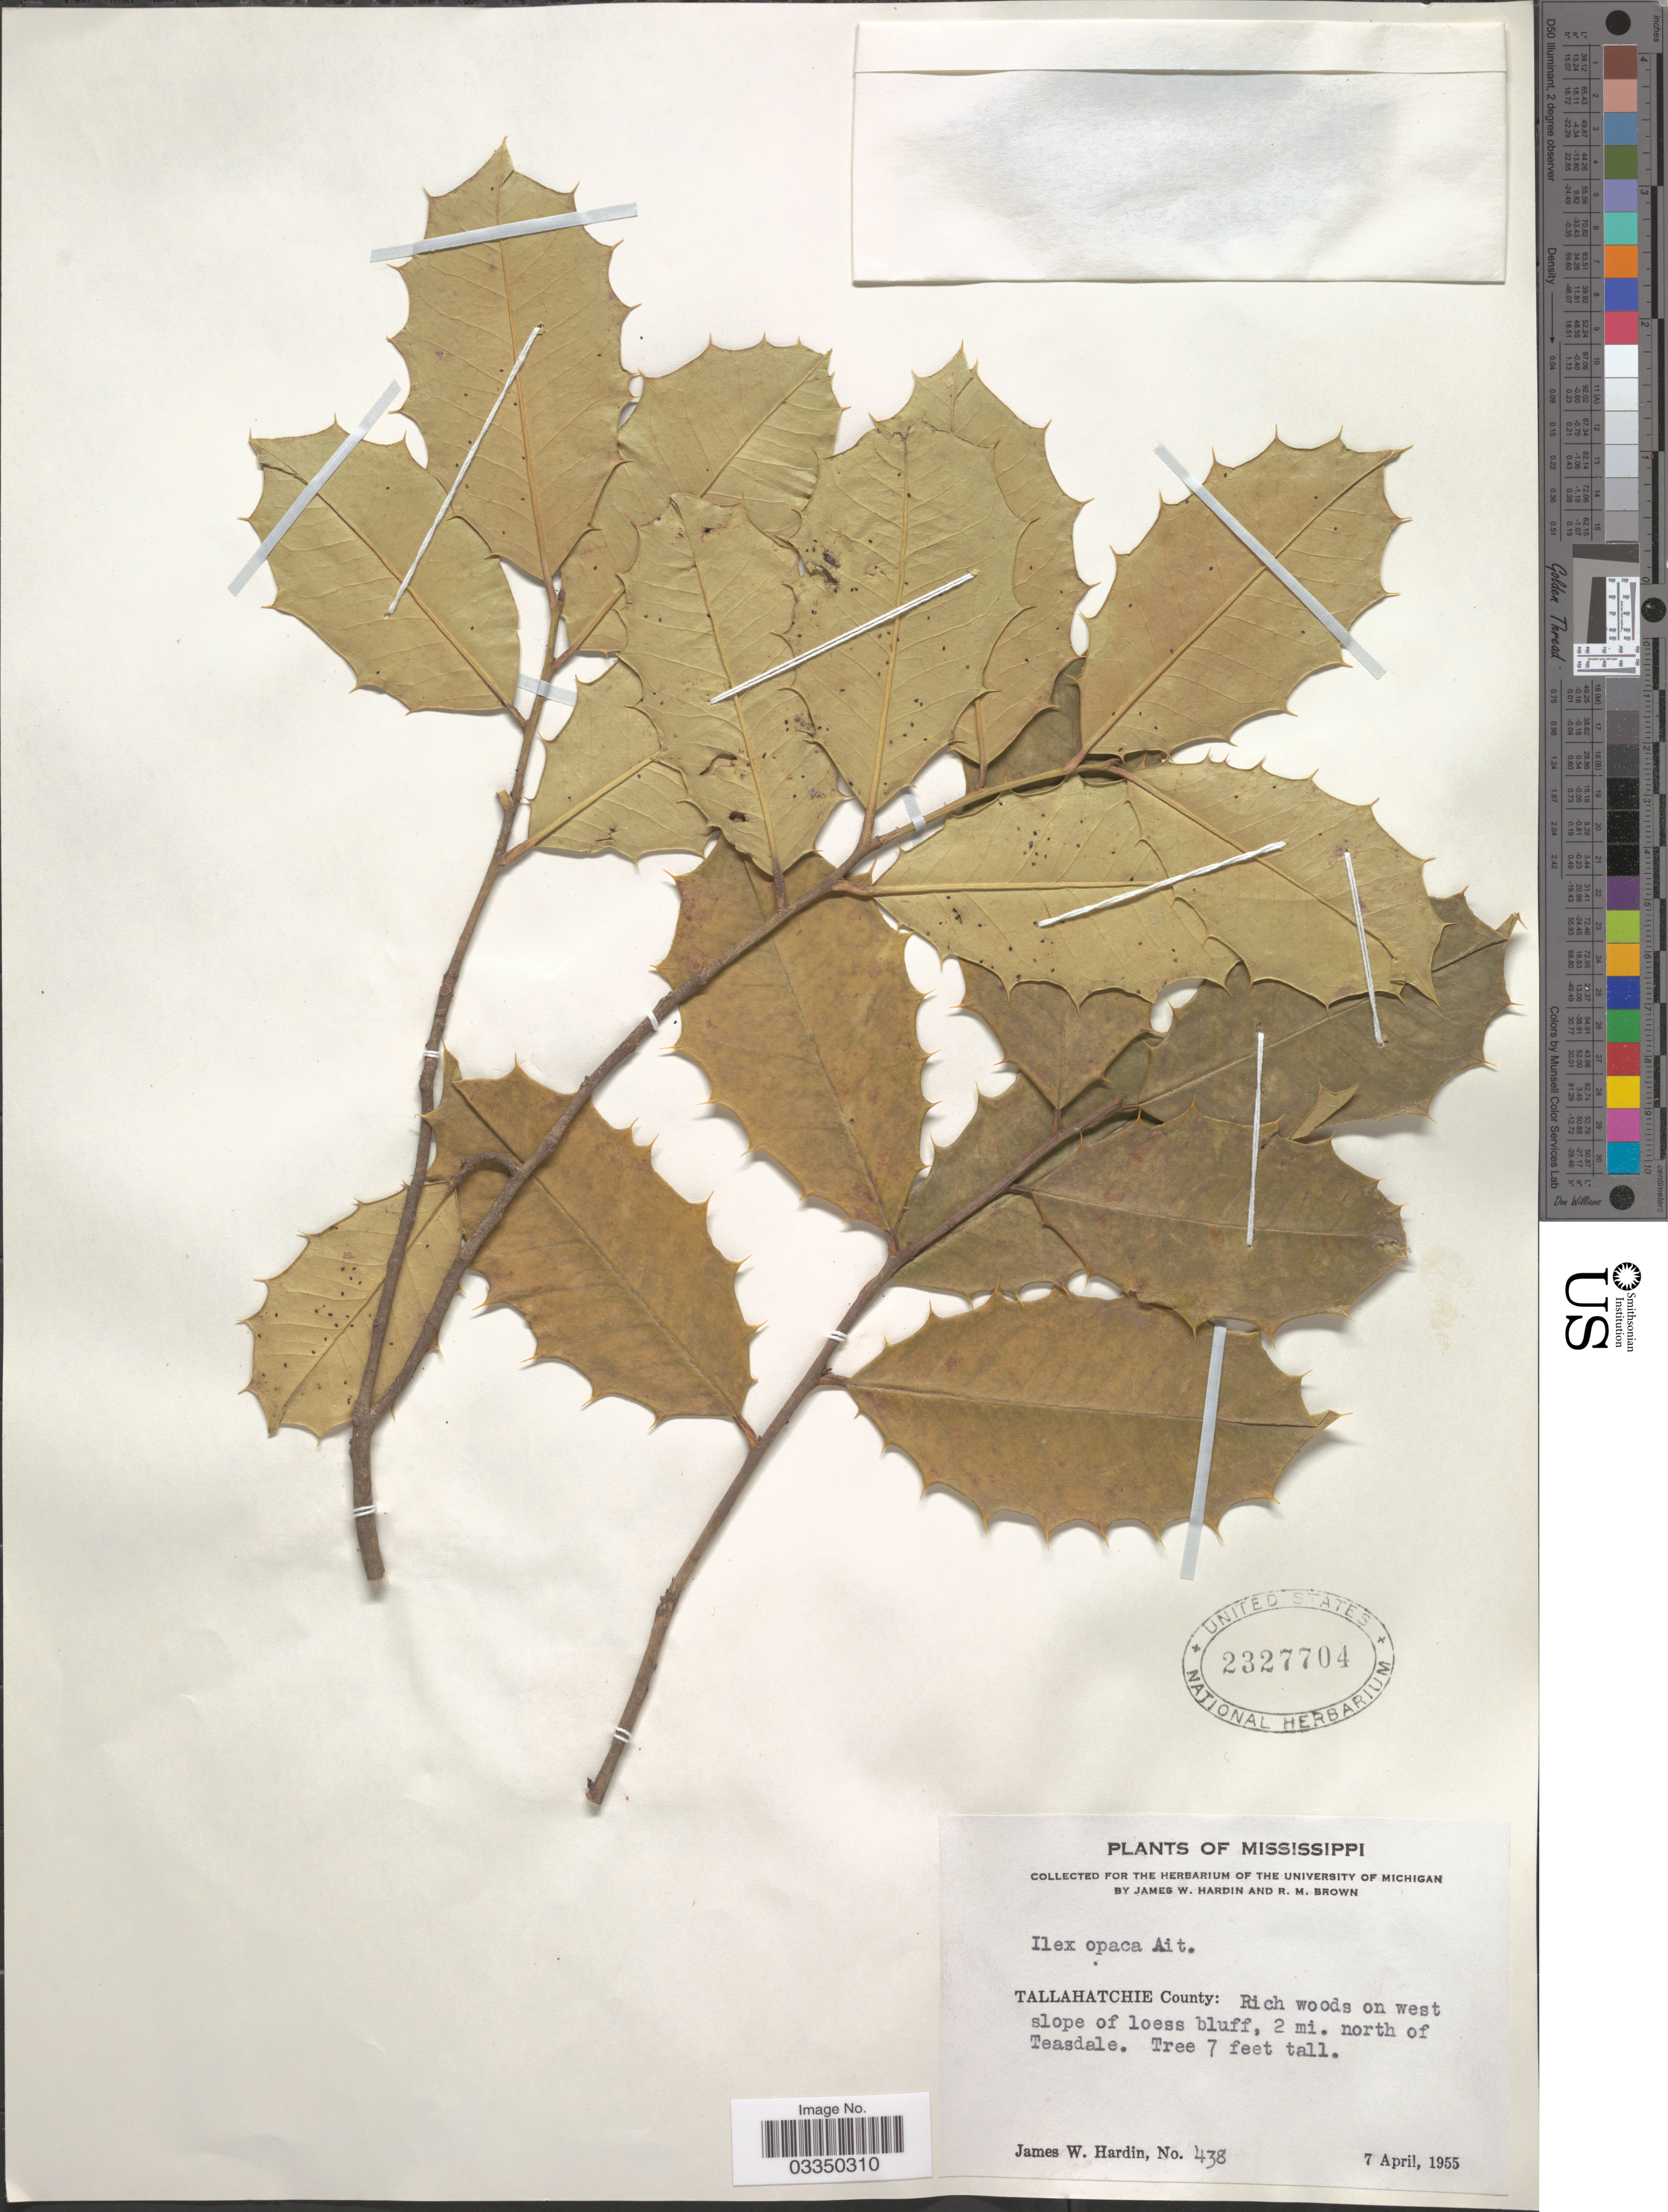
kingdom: Plantae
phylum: Tracheophyta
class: Magnoliopsida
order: Aquifoliales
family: Aquifoliaceae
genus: Ilex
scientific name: Ilex opaca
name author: Aiton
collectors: J. W. Hardin & R. Brown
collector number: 438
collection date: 1955-04-07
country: United States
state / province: Mississippi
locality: Tallahatchie County: Rich woods on west slope of loess bluff, 2 mi. north of Teasdale.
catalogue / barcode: US 2327704